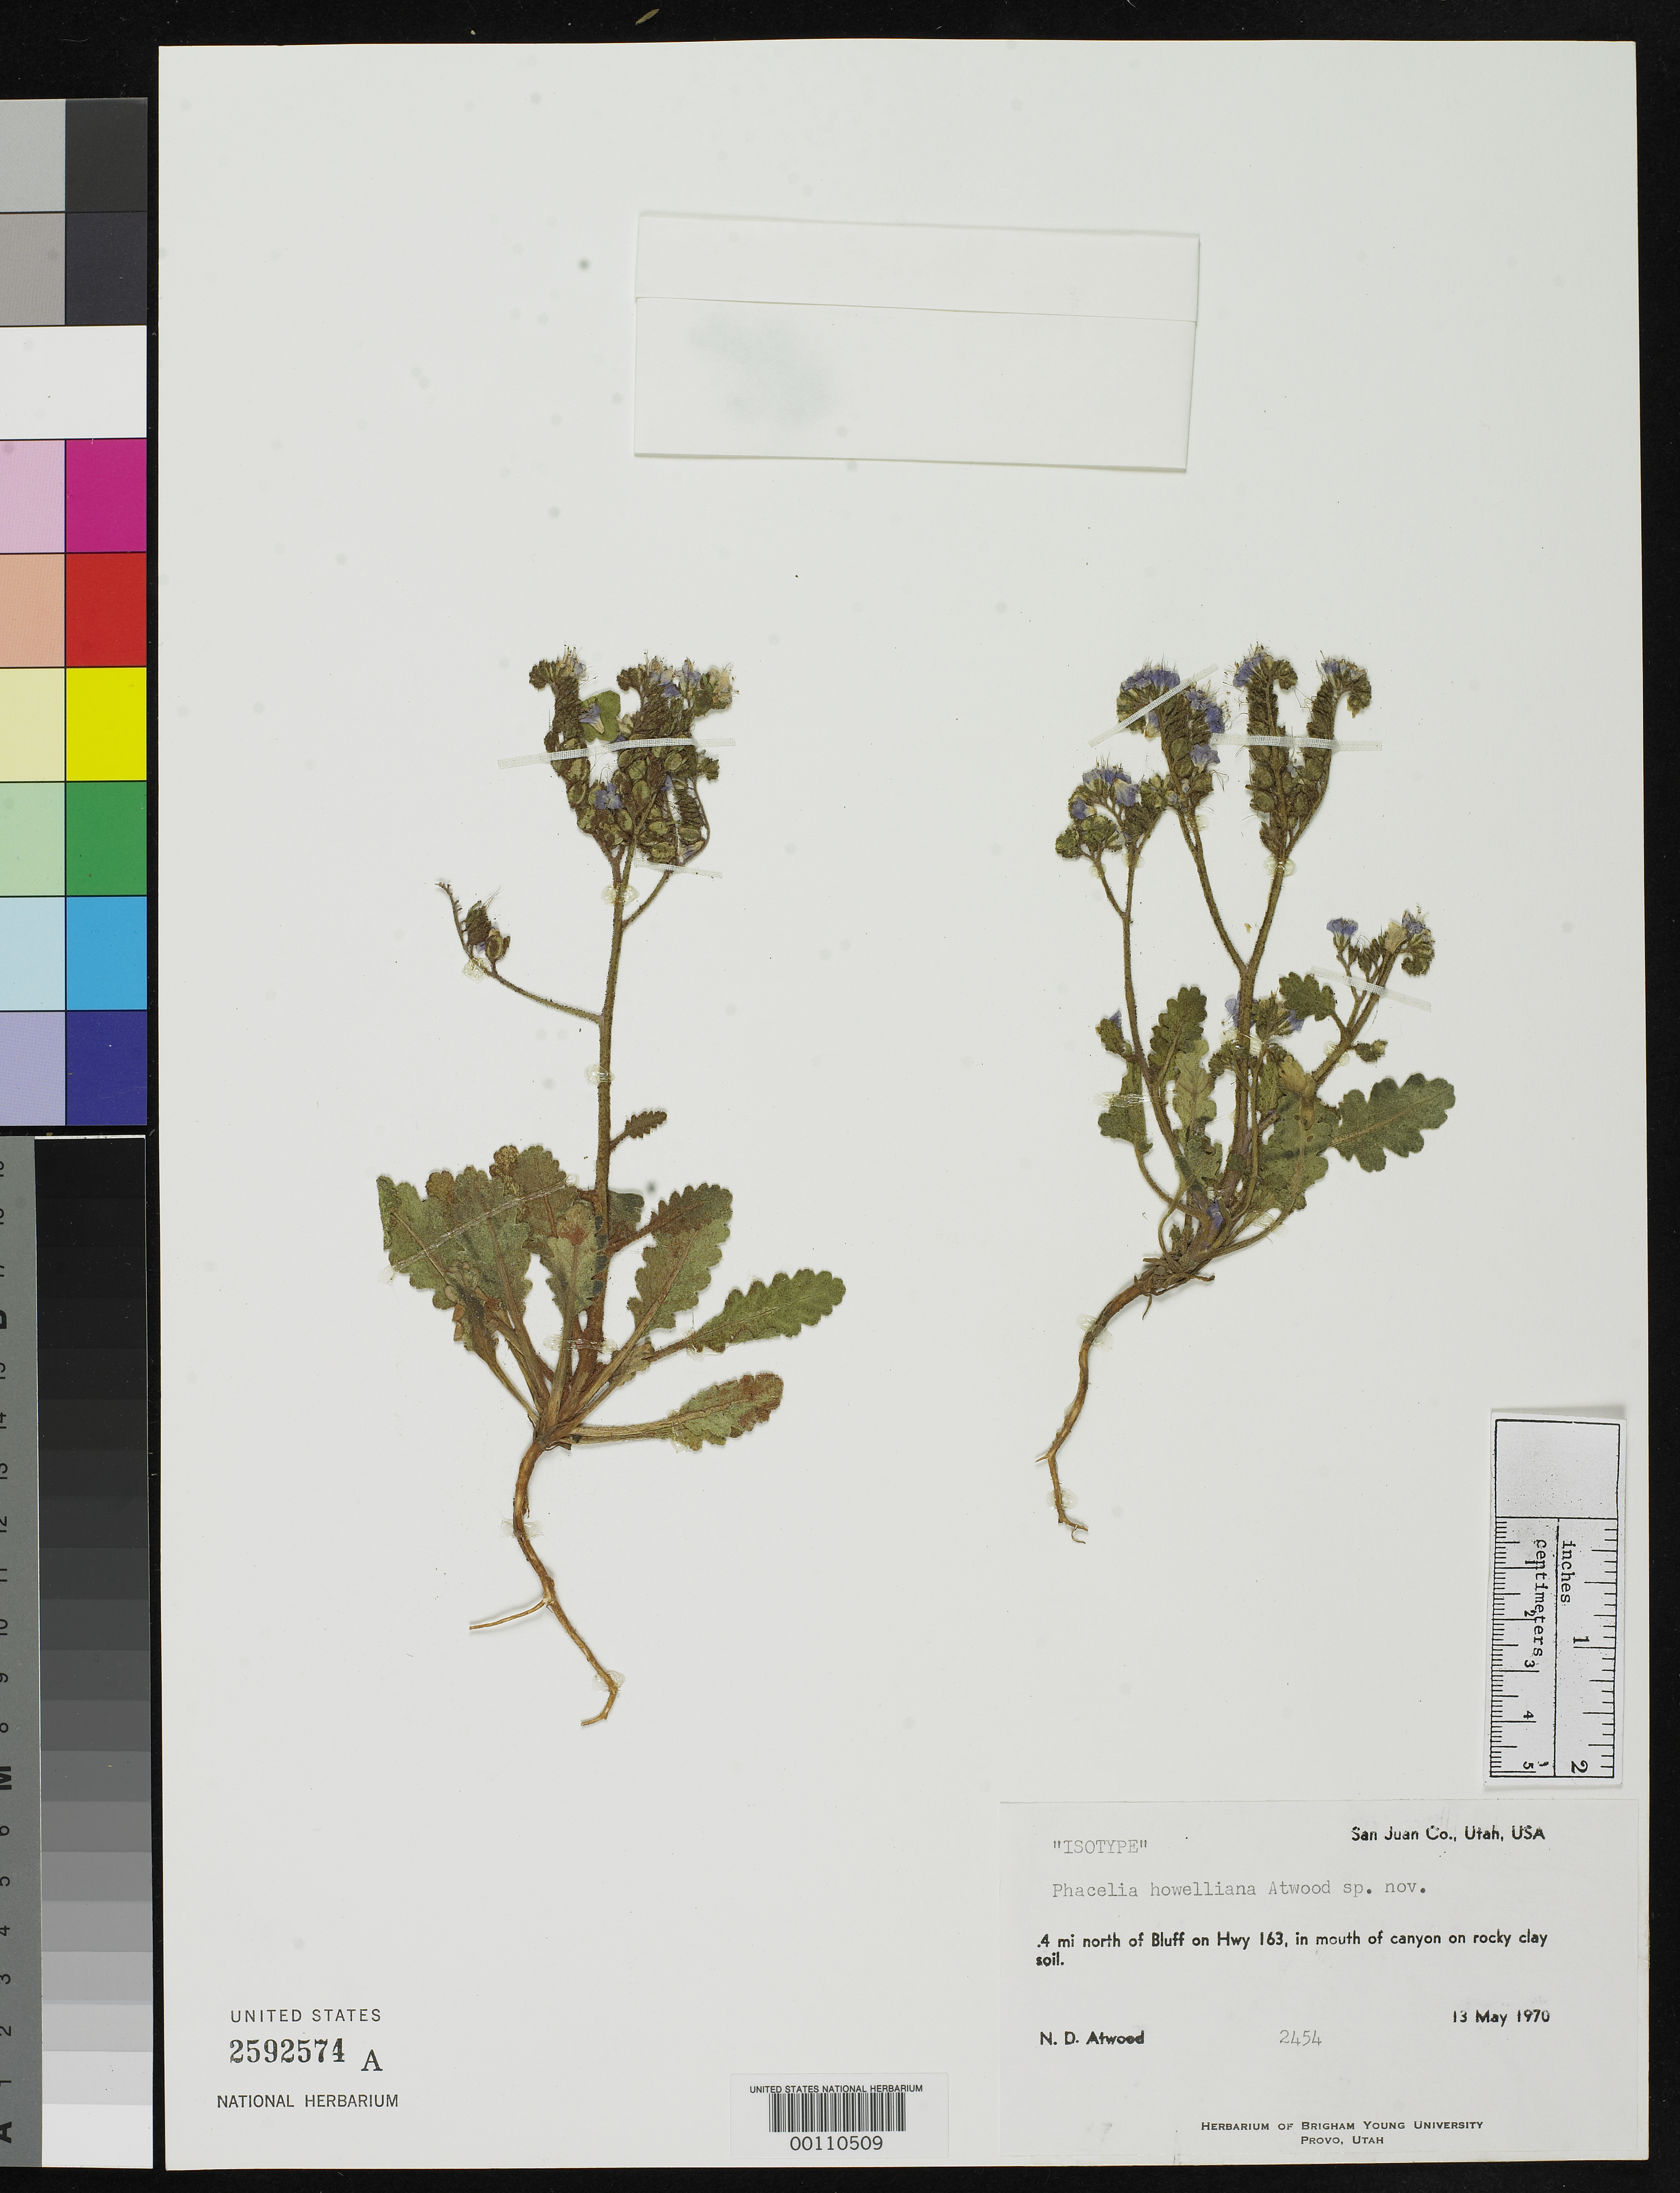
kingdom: Plantae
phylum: Tracheophyta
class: Magnoliopsida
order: Boraginales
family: Hydrophyllaceae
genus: Phacelia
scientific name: Phacelia howelliana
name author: Atwood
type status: Isotype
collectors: N. Atwood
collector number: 2454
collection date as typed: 13 May 1970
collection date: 1970-05-13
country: United States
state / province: Utah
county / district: San Juan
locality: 4 miles N of bluff on hwy. 163.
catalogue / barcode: US 2592574A